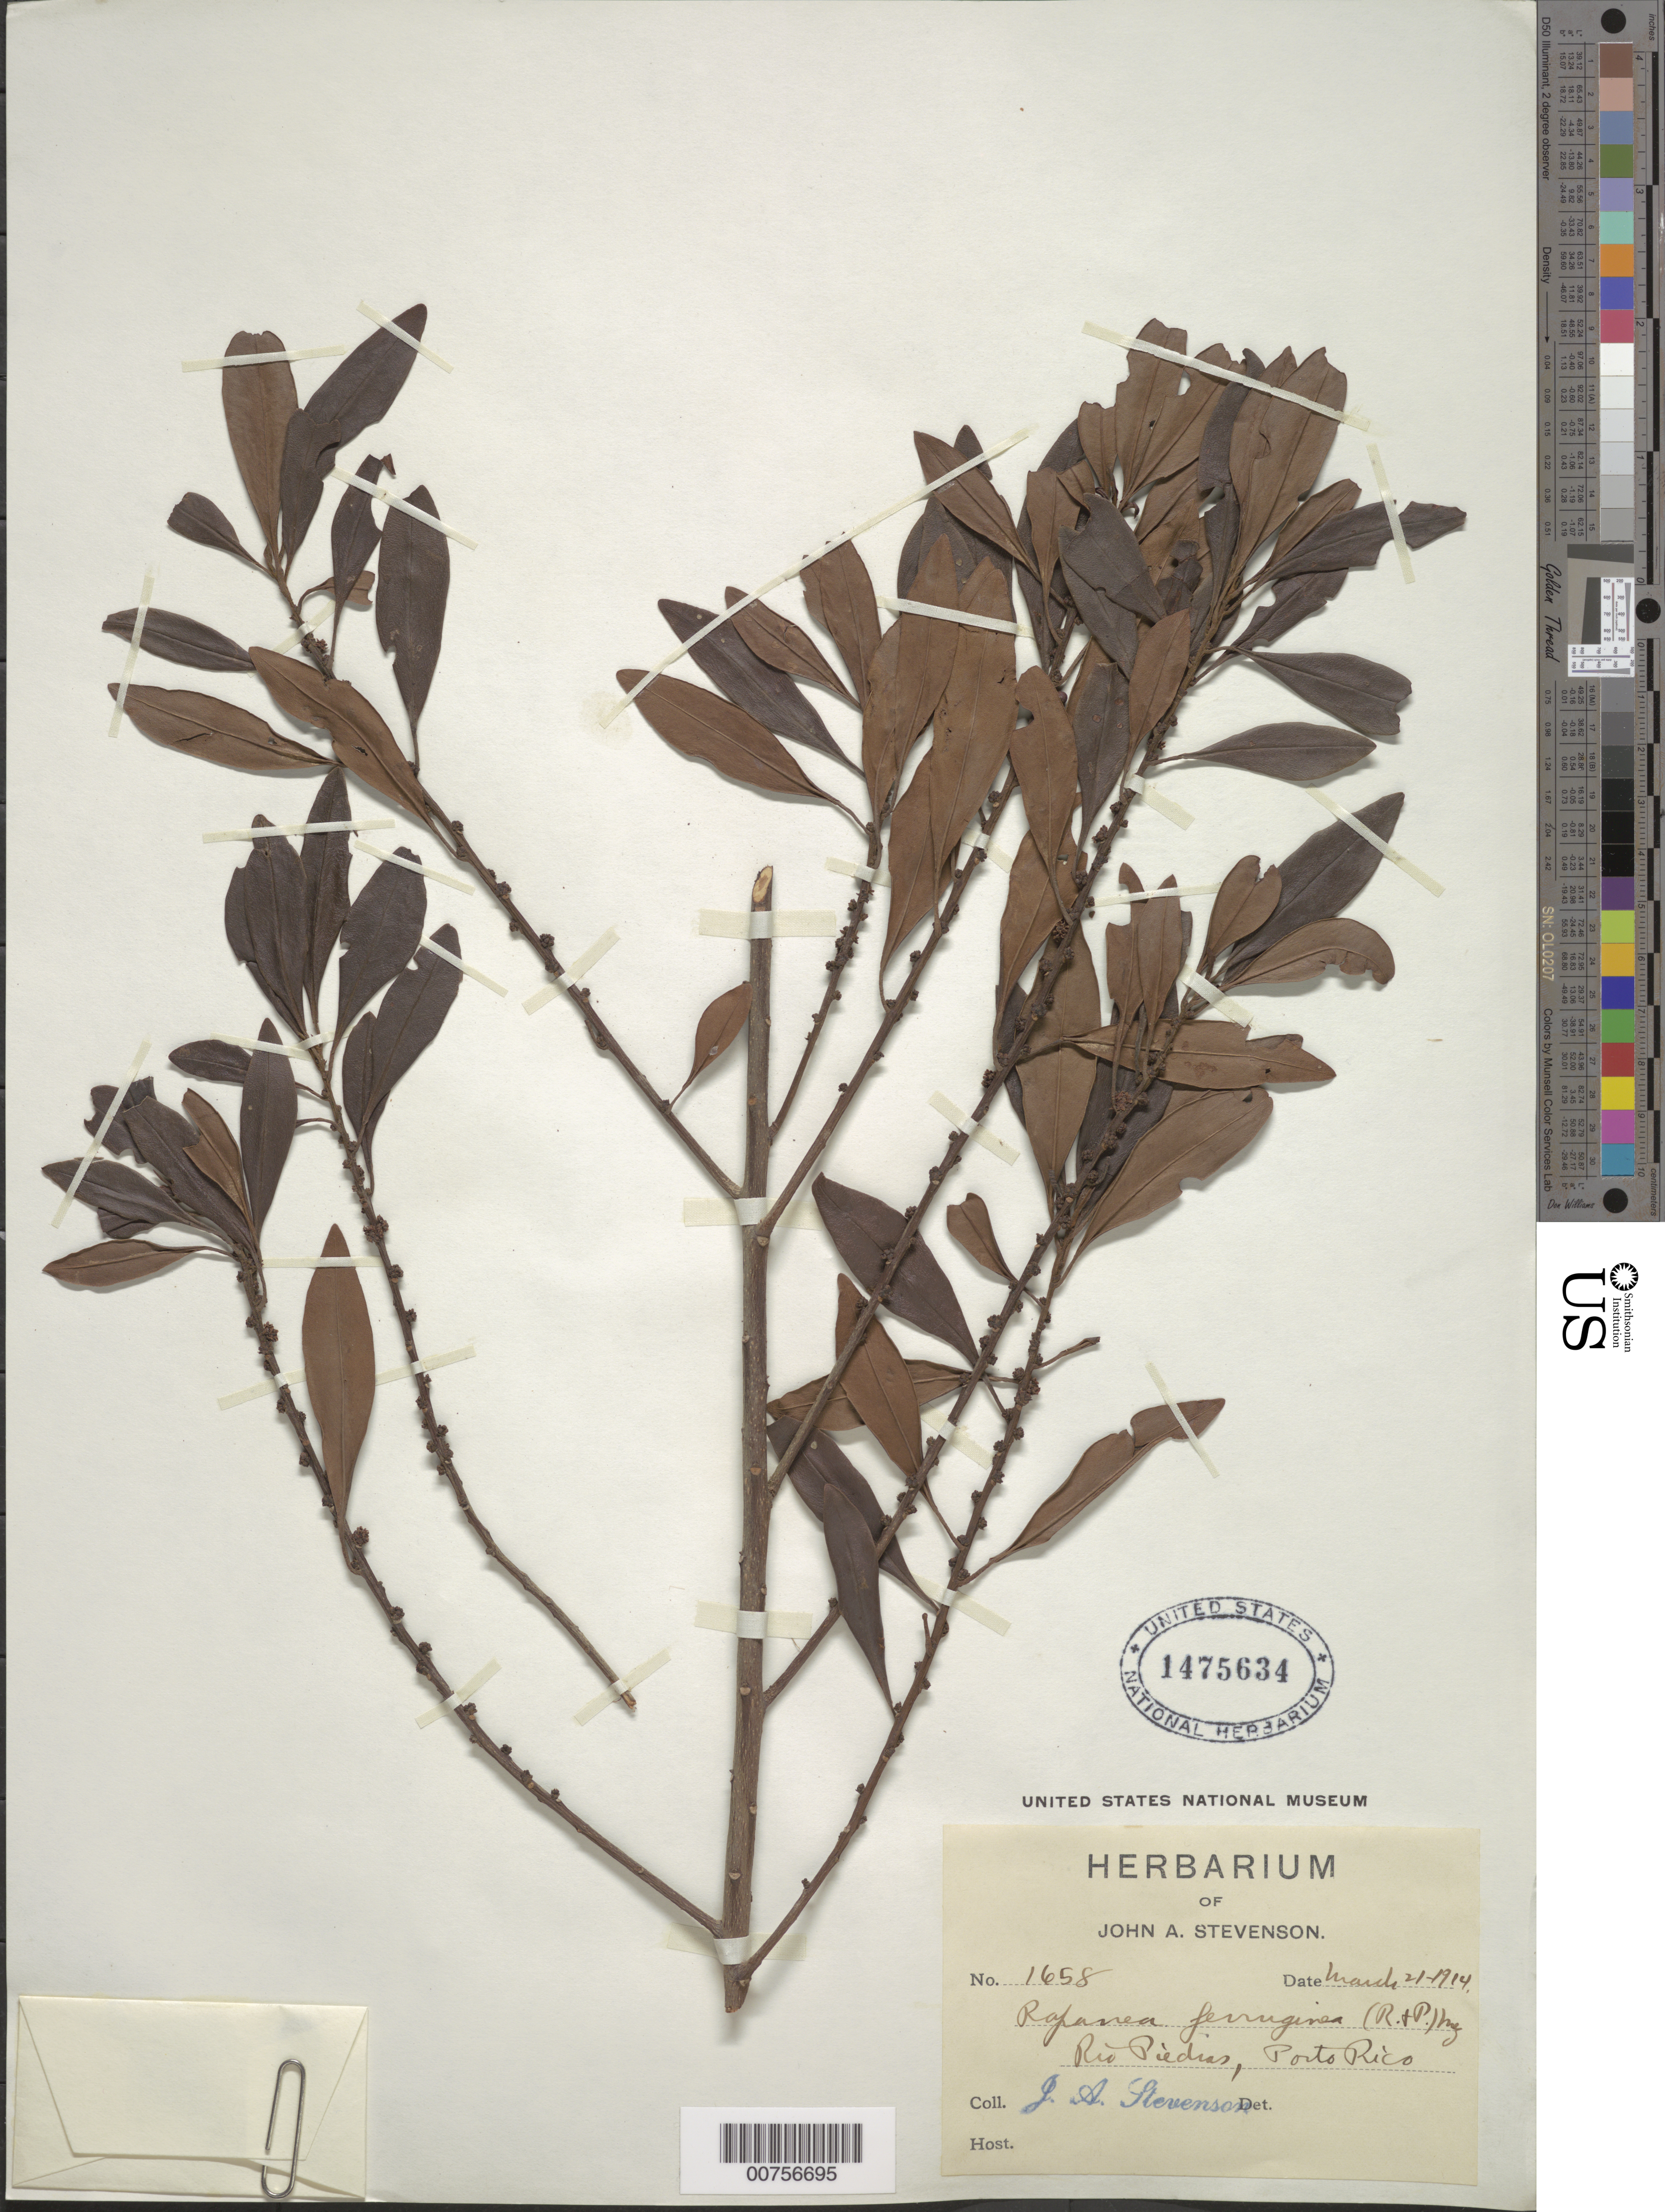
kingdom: Plantae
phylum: Tracheophyta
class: Magnoliopsida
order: Ericales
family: Primulaceae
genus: Myrsine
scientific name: Myrsine coriacea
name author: (Sw.) R. Br. ex Roem. & Schult.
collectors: J. Stevenson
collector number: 1658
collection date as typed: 21 Mar 1914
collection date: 1914-03-21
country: Puerto Rico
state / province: San Juan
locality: Río Piedras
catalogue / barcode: US 1475634